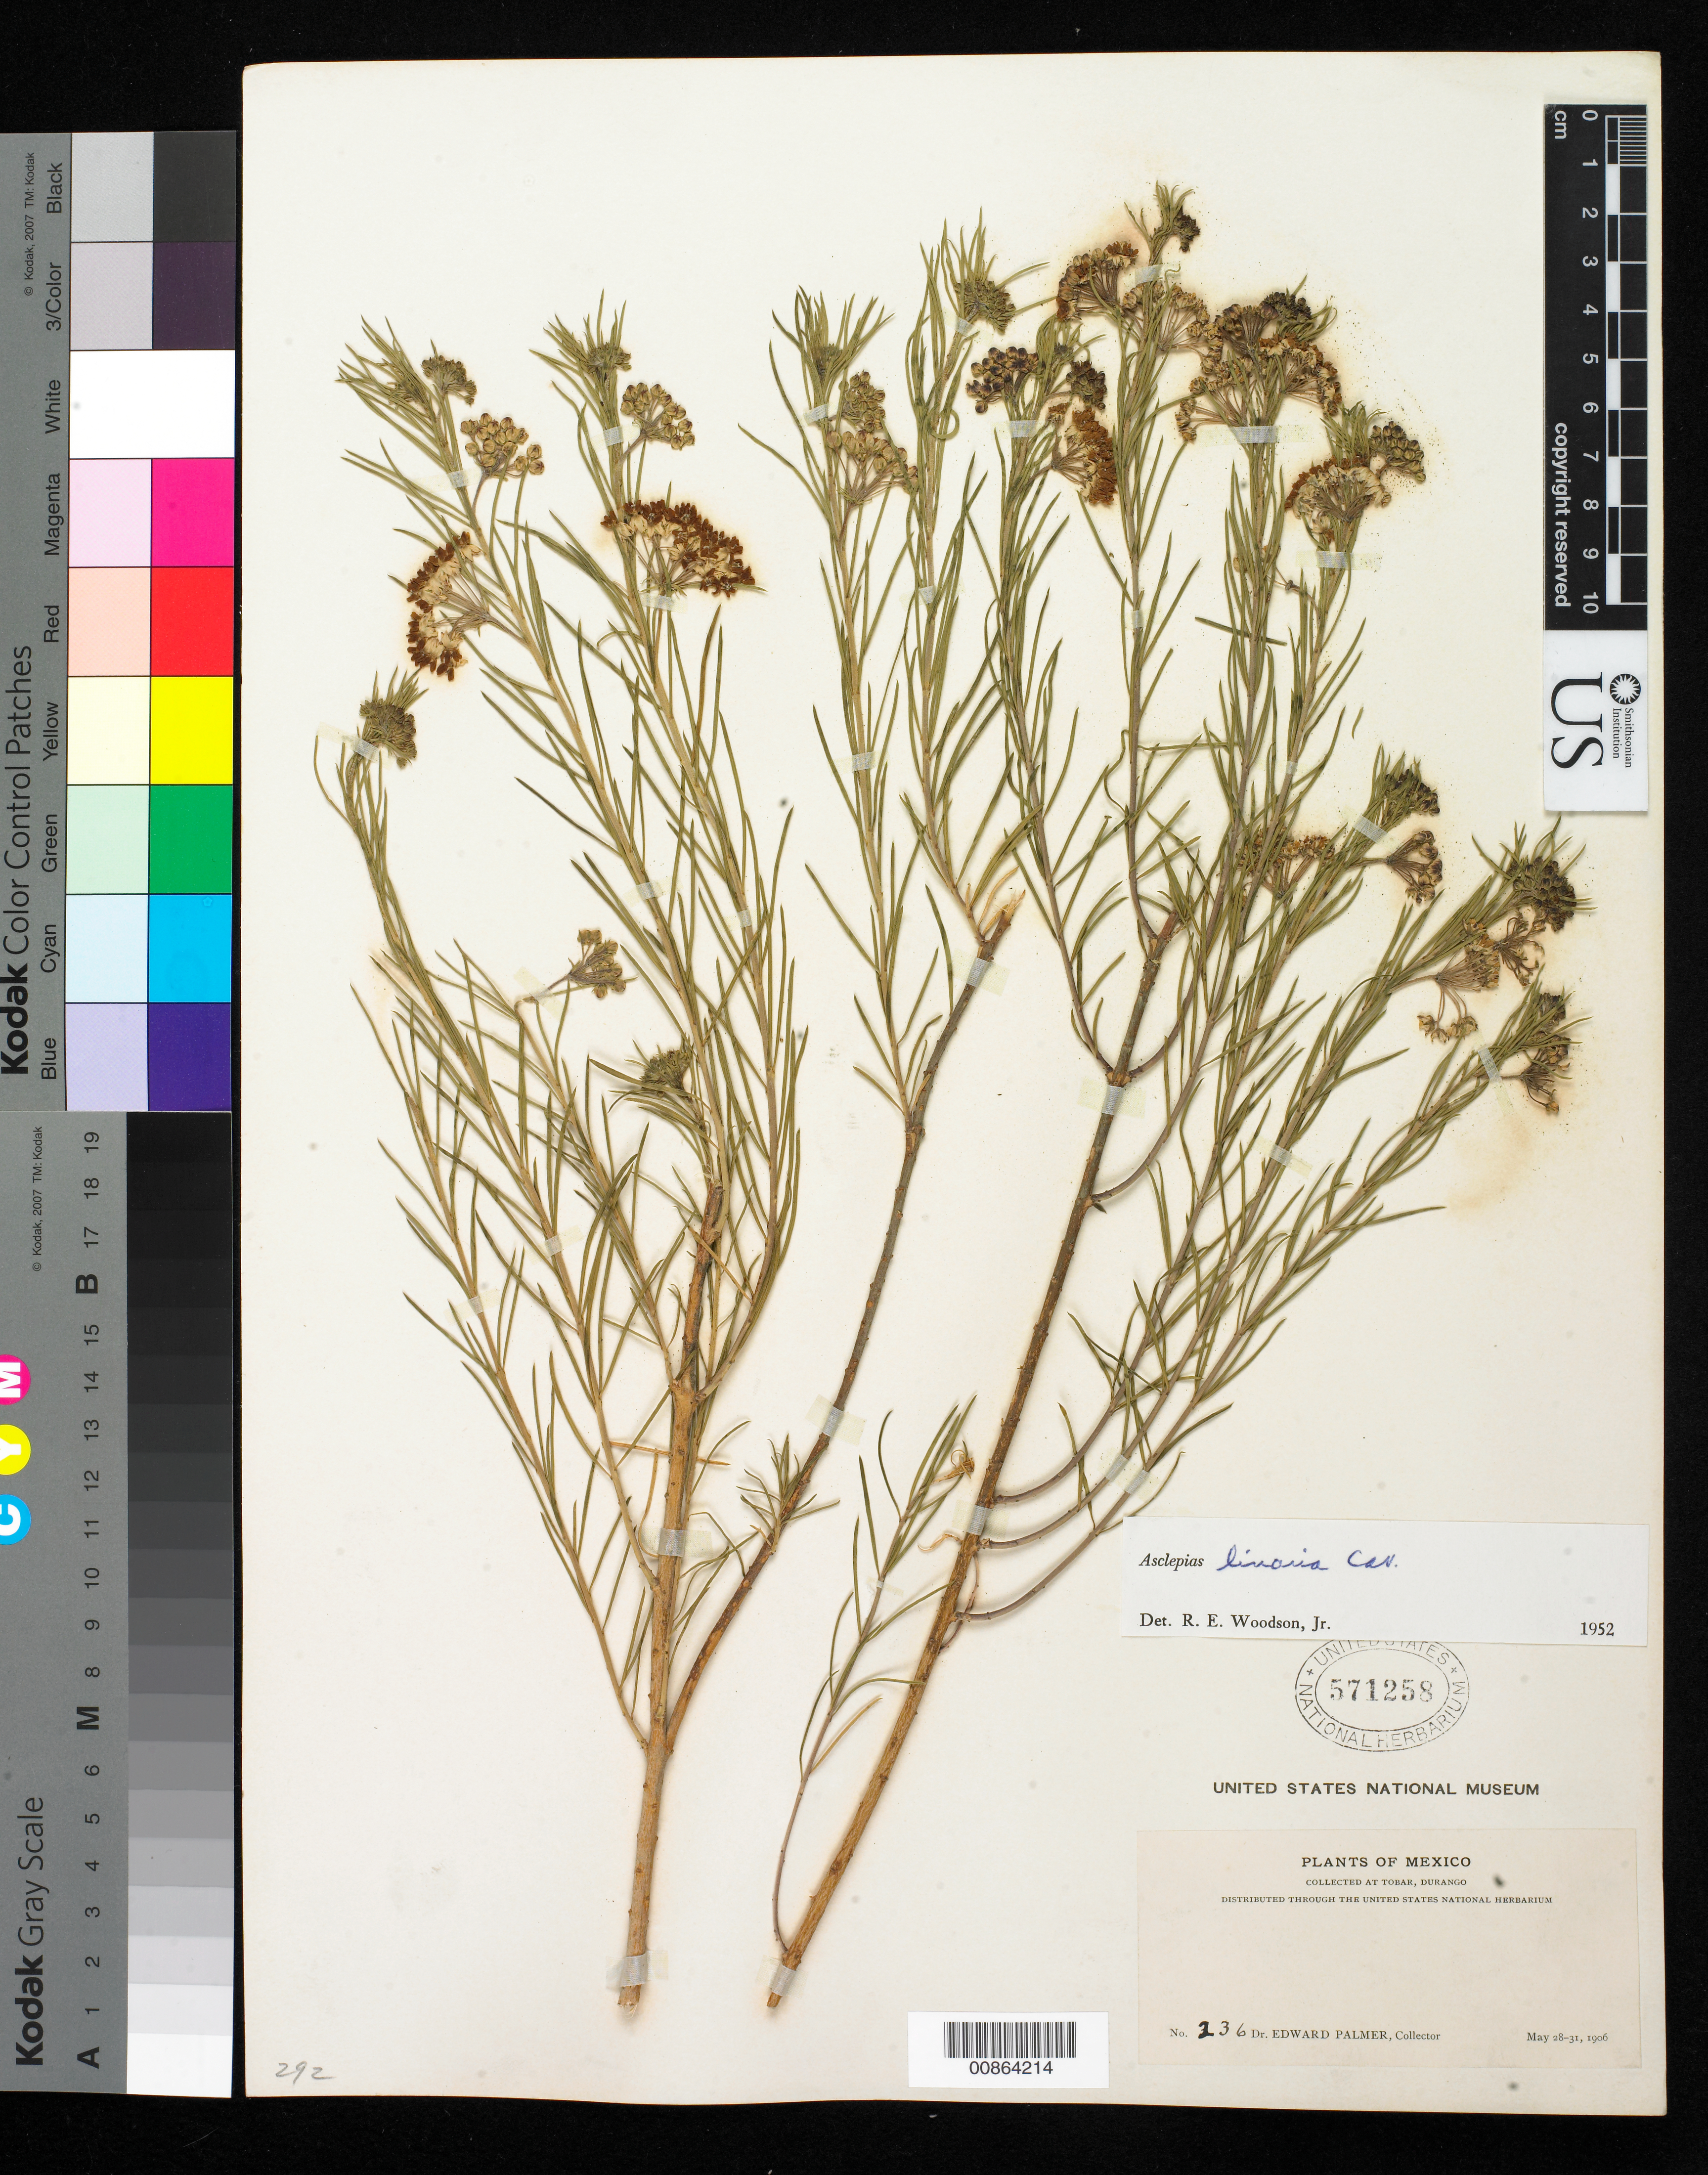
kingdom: Plantae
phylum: Tracheophyta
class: Magnoliopsida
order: Gentianales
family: Apocynaceae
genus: Asclepias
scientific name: Asclepias linaria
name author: Cav.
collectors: E. Palmer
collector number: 236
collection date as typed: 28 May 1906 to 31 May 1906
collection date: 1906-05-28/1906-05-31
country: Mexico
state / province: Durango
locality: Tobar, Durango.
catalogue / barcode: US 571258